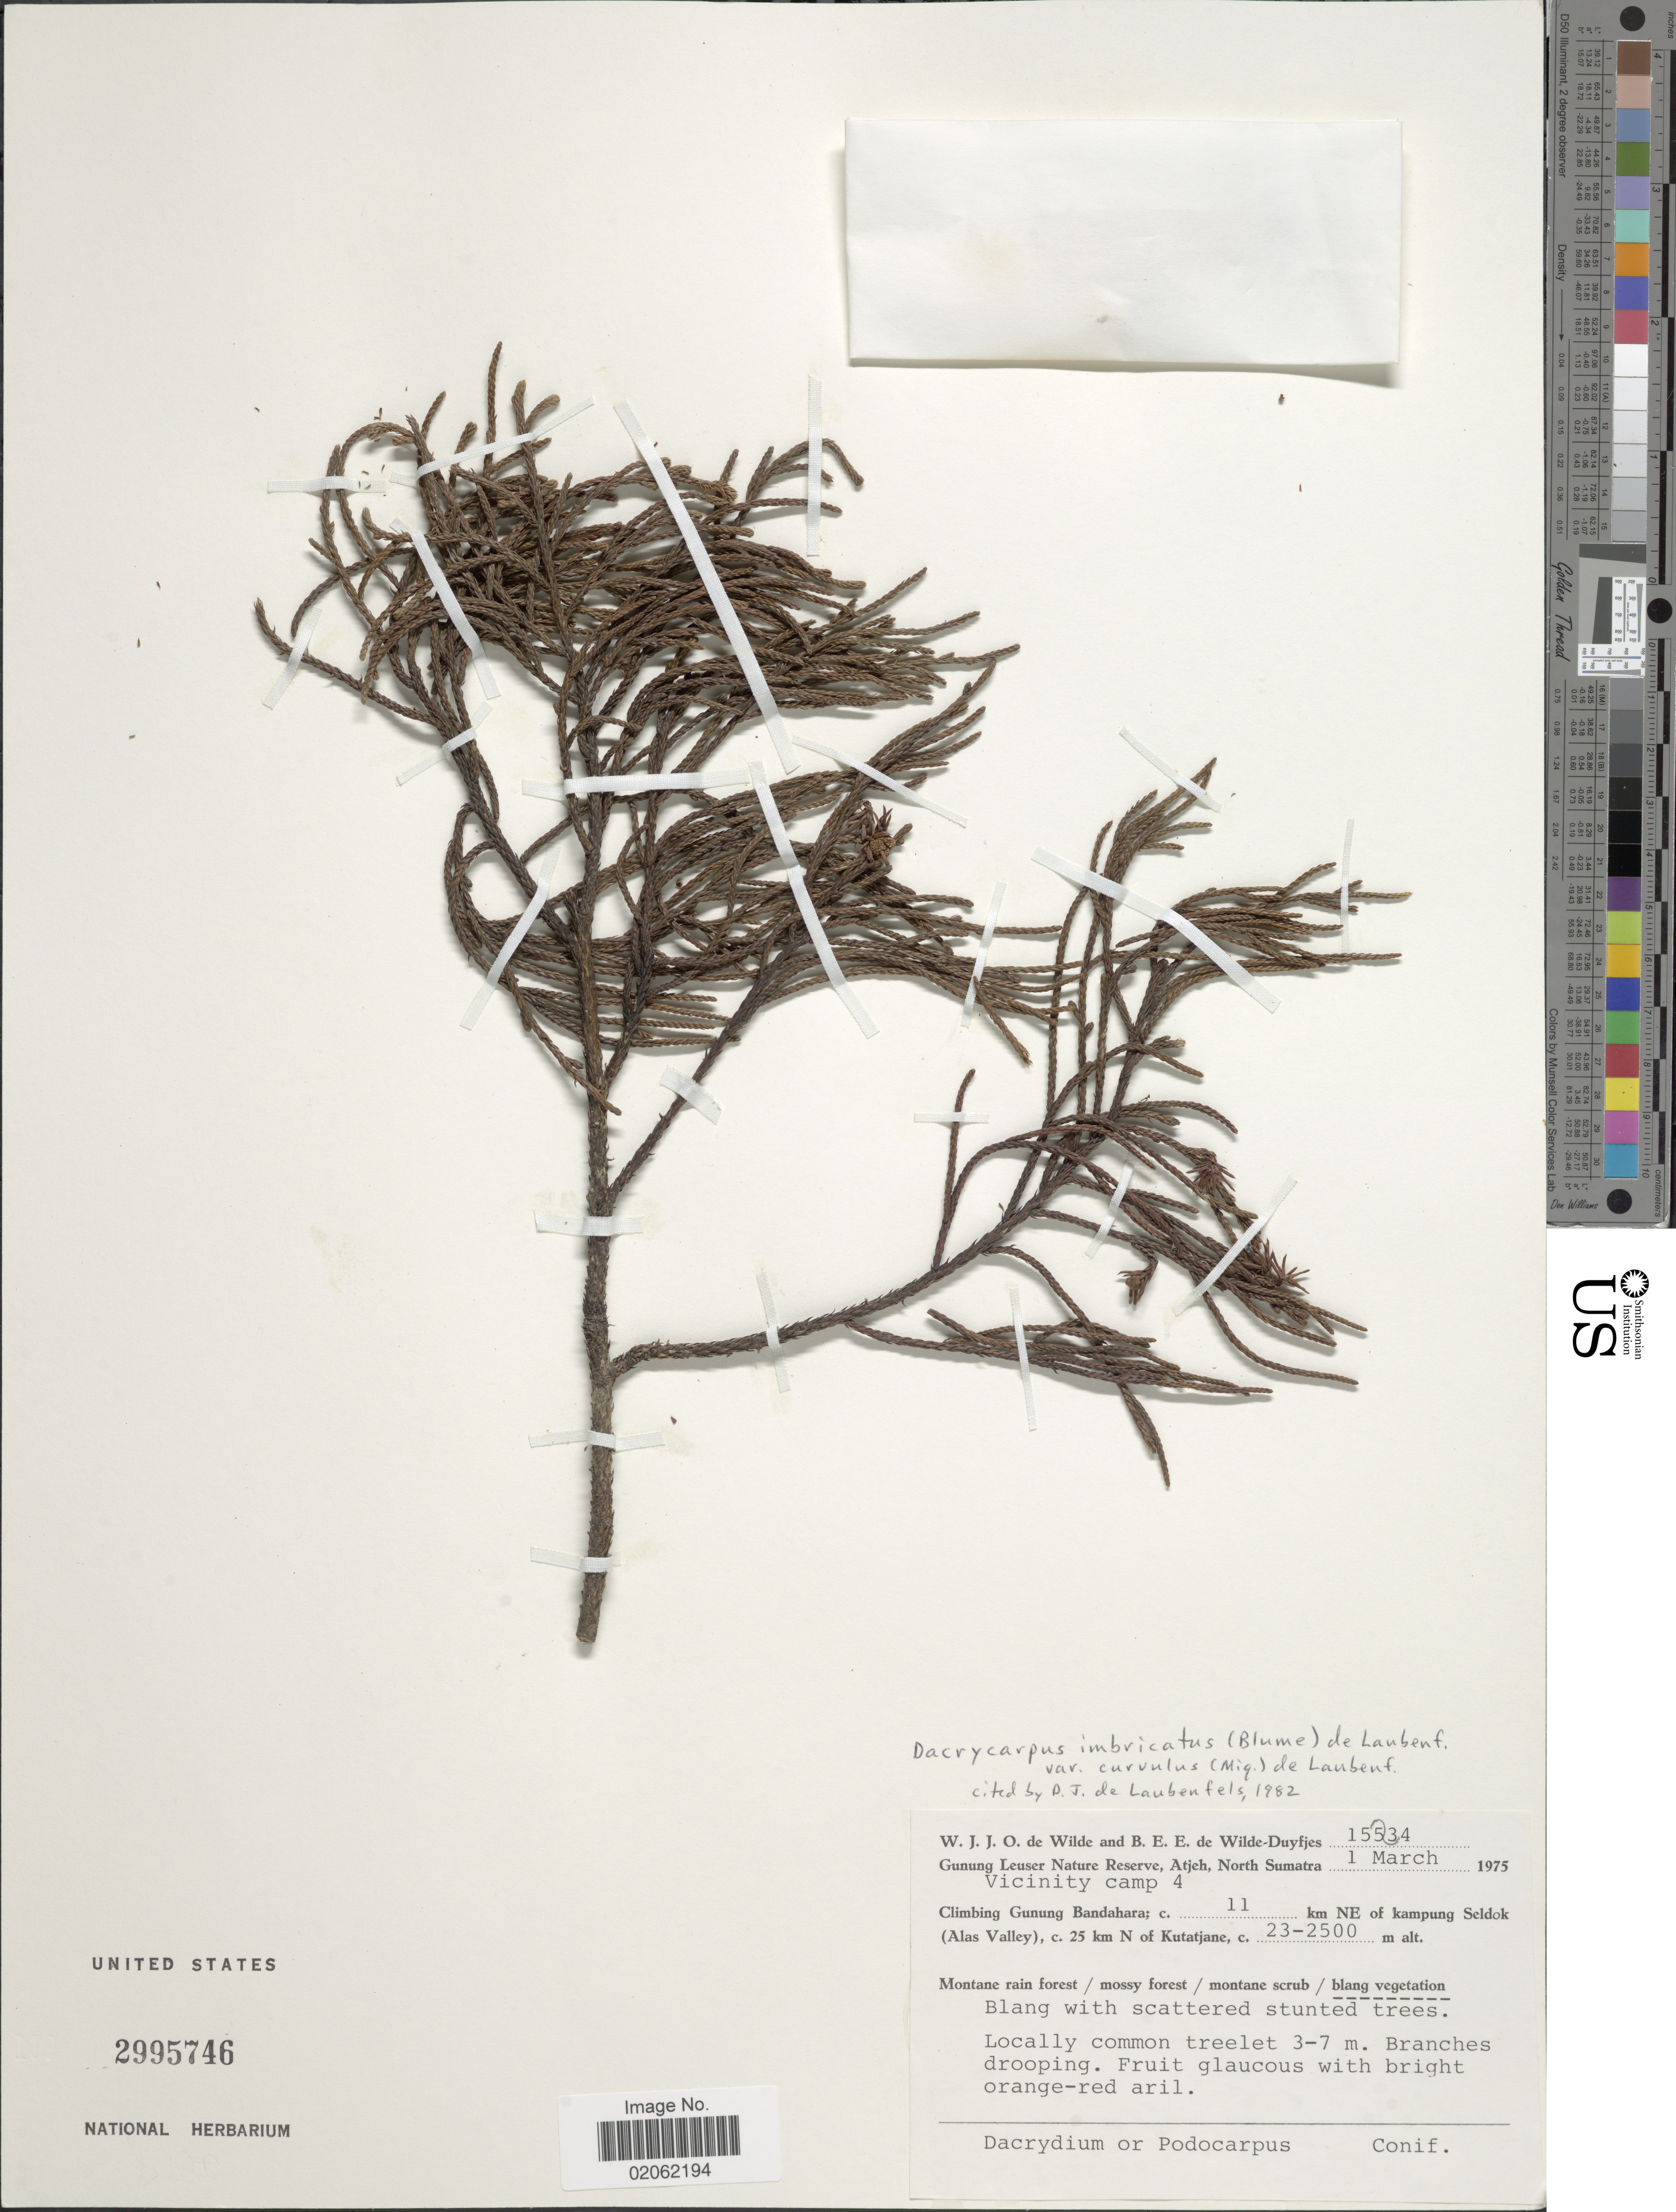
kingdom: Plantae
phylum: Tracheophyta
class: Pinopsida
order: Pinales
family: Podocarpaceae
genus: Dacrycarpus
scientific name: Dacrycarpus imbricatus var. curvulus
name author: (Miq.) de Laub.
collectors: W. J. de Wilde & B. E. de Wilde-Duyfjes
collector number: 15354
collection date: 1975-03-01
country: Indonesia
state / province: Sumatra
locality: Gunung Leuser Nature Reserve, Atjeh, North Sumatra, Vicinity camp 4, Climbing Gunung Bandahara; c. 11 km NE of kampung Seldok (Alas Valley), c. 25 km N of Kutatjane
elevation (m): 2300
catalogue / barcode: US 29955746